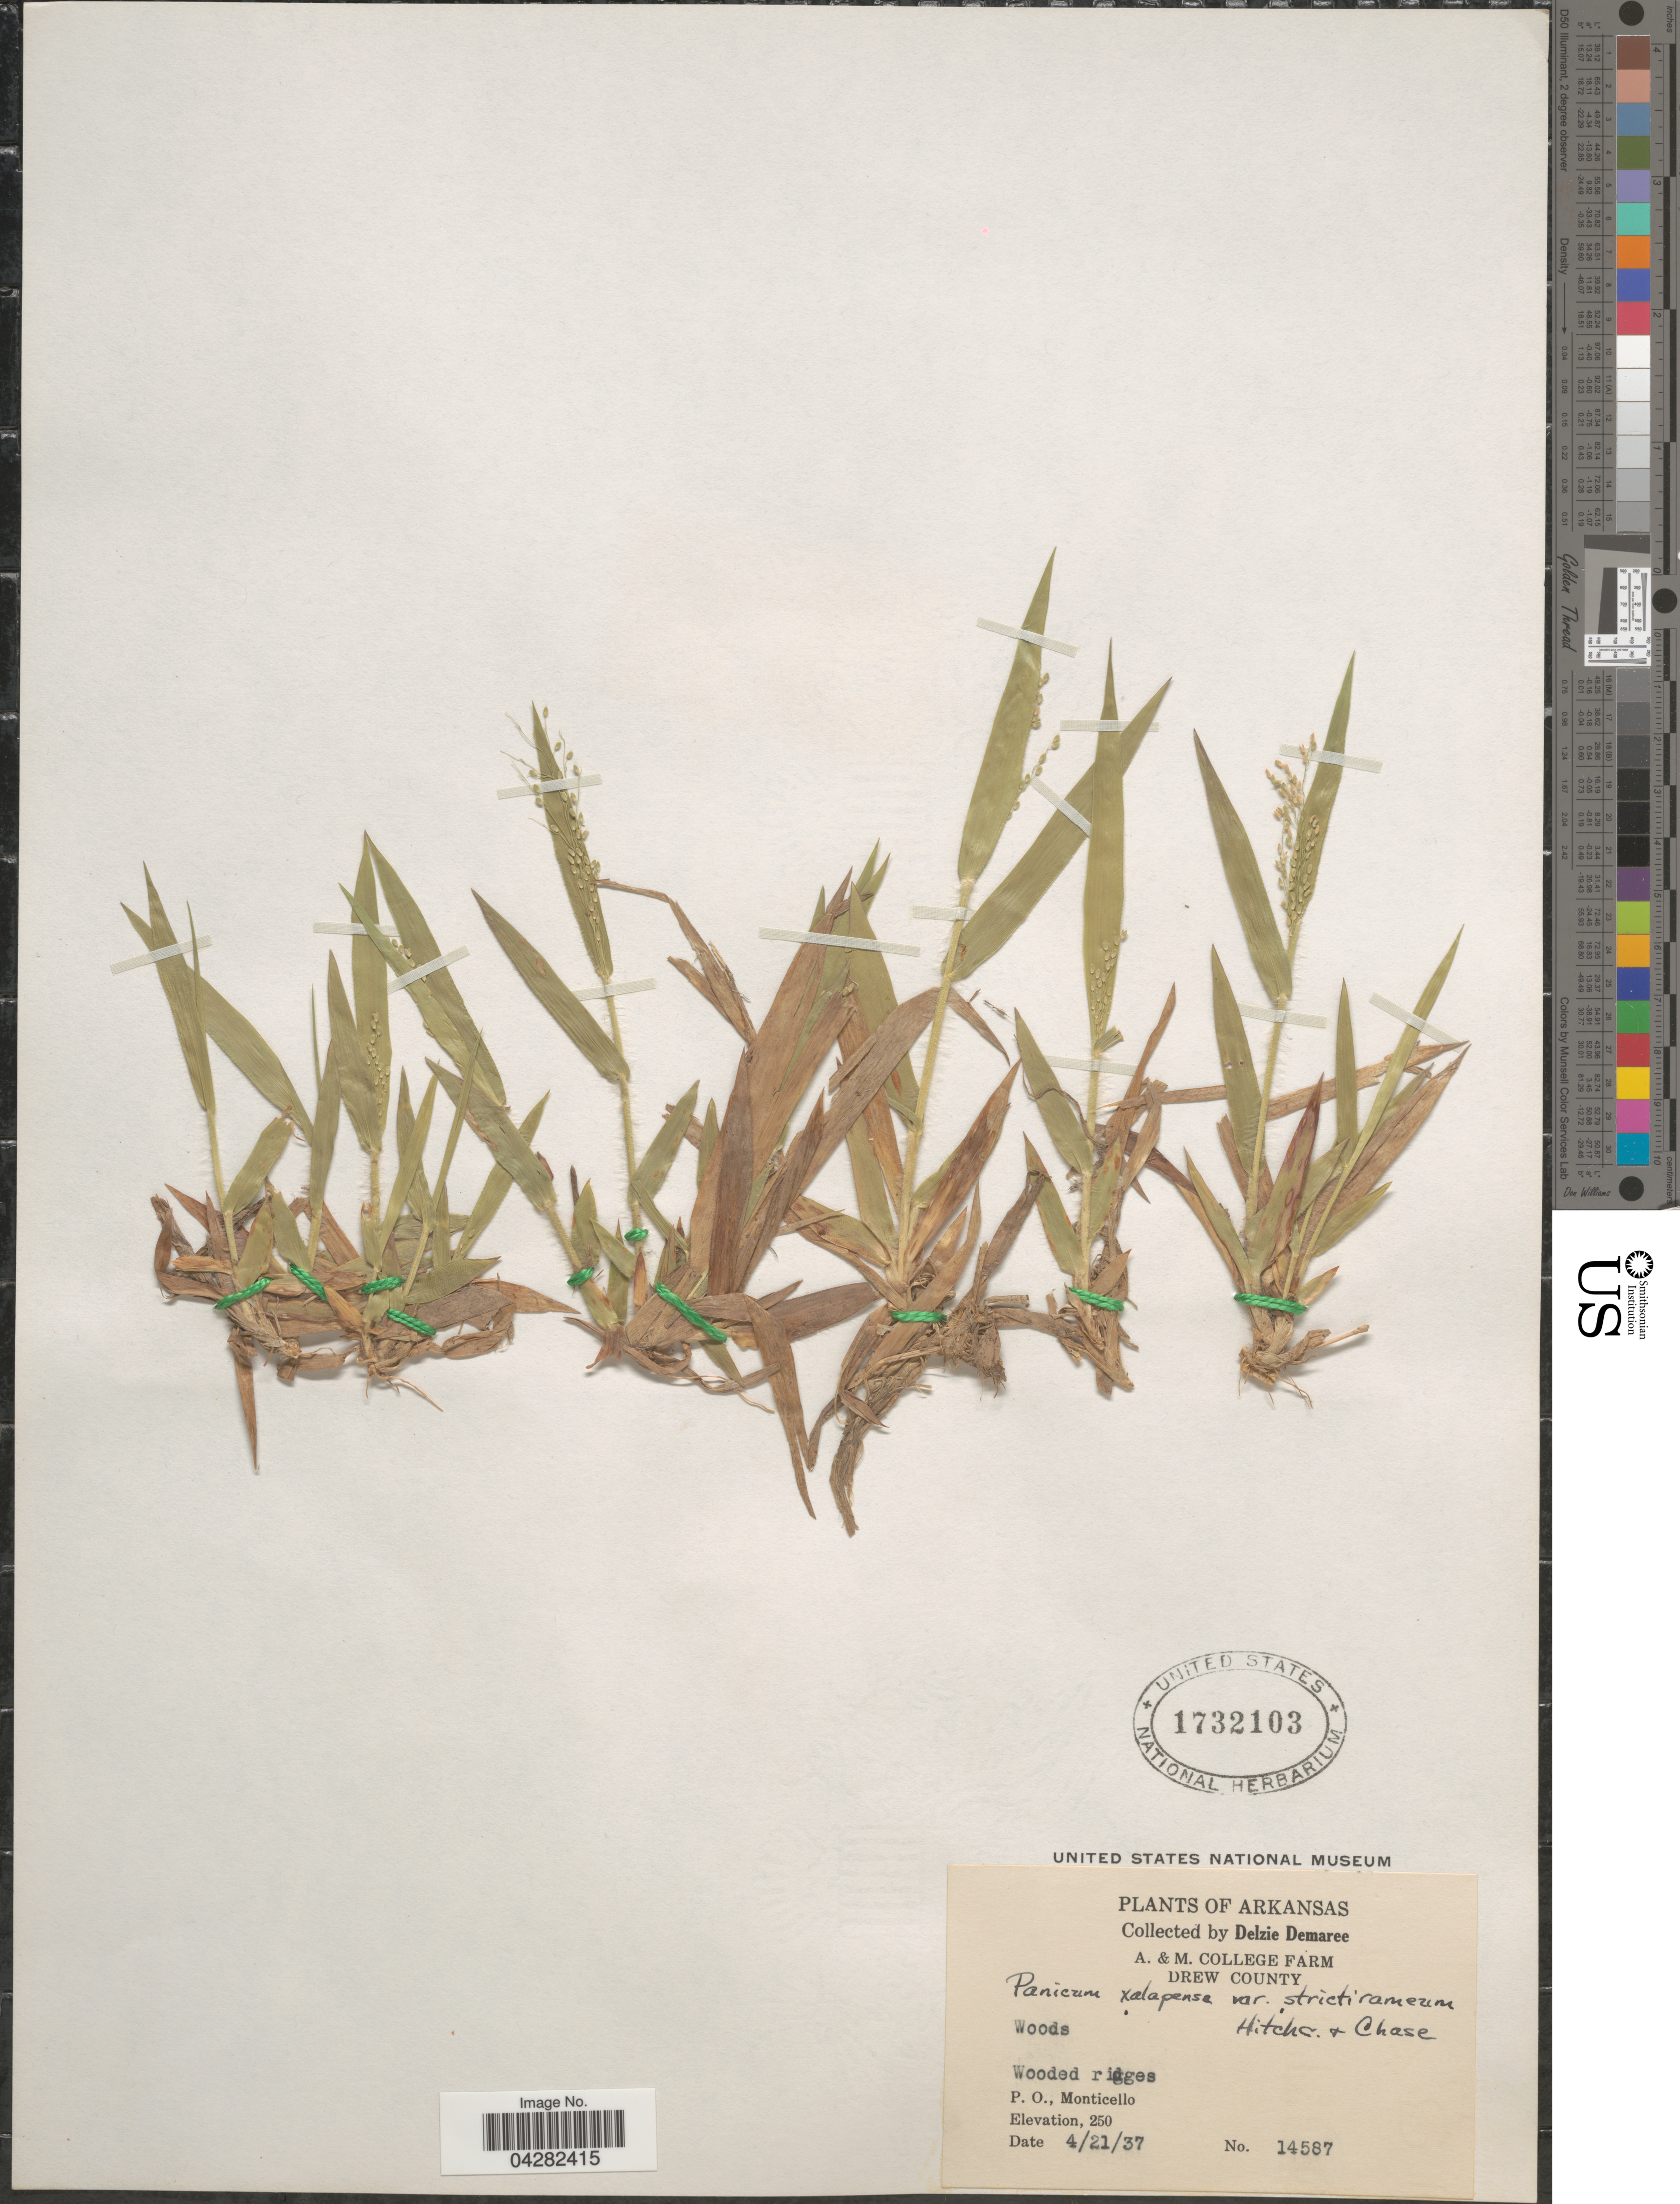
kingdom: Plantae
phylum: Tracheophyta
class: Liliopsida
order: Poales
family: Poaceae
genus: Dichanthelium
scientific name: Dichanthelium laxiflorum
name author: (Lam.) Gould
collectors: D. Demaree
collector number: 14587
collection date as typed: Transcribed d/m/y: 21/4/37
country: United States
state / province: Arkansas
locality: A. & M. College Farm. [unsure placement] Drew County. Wooded ridges. P. O., Monticello.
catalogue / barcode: US 1732103